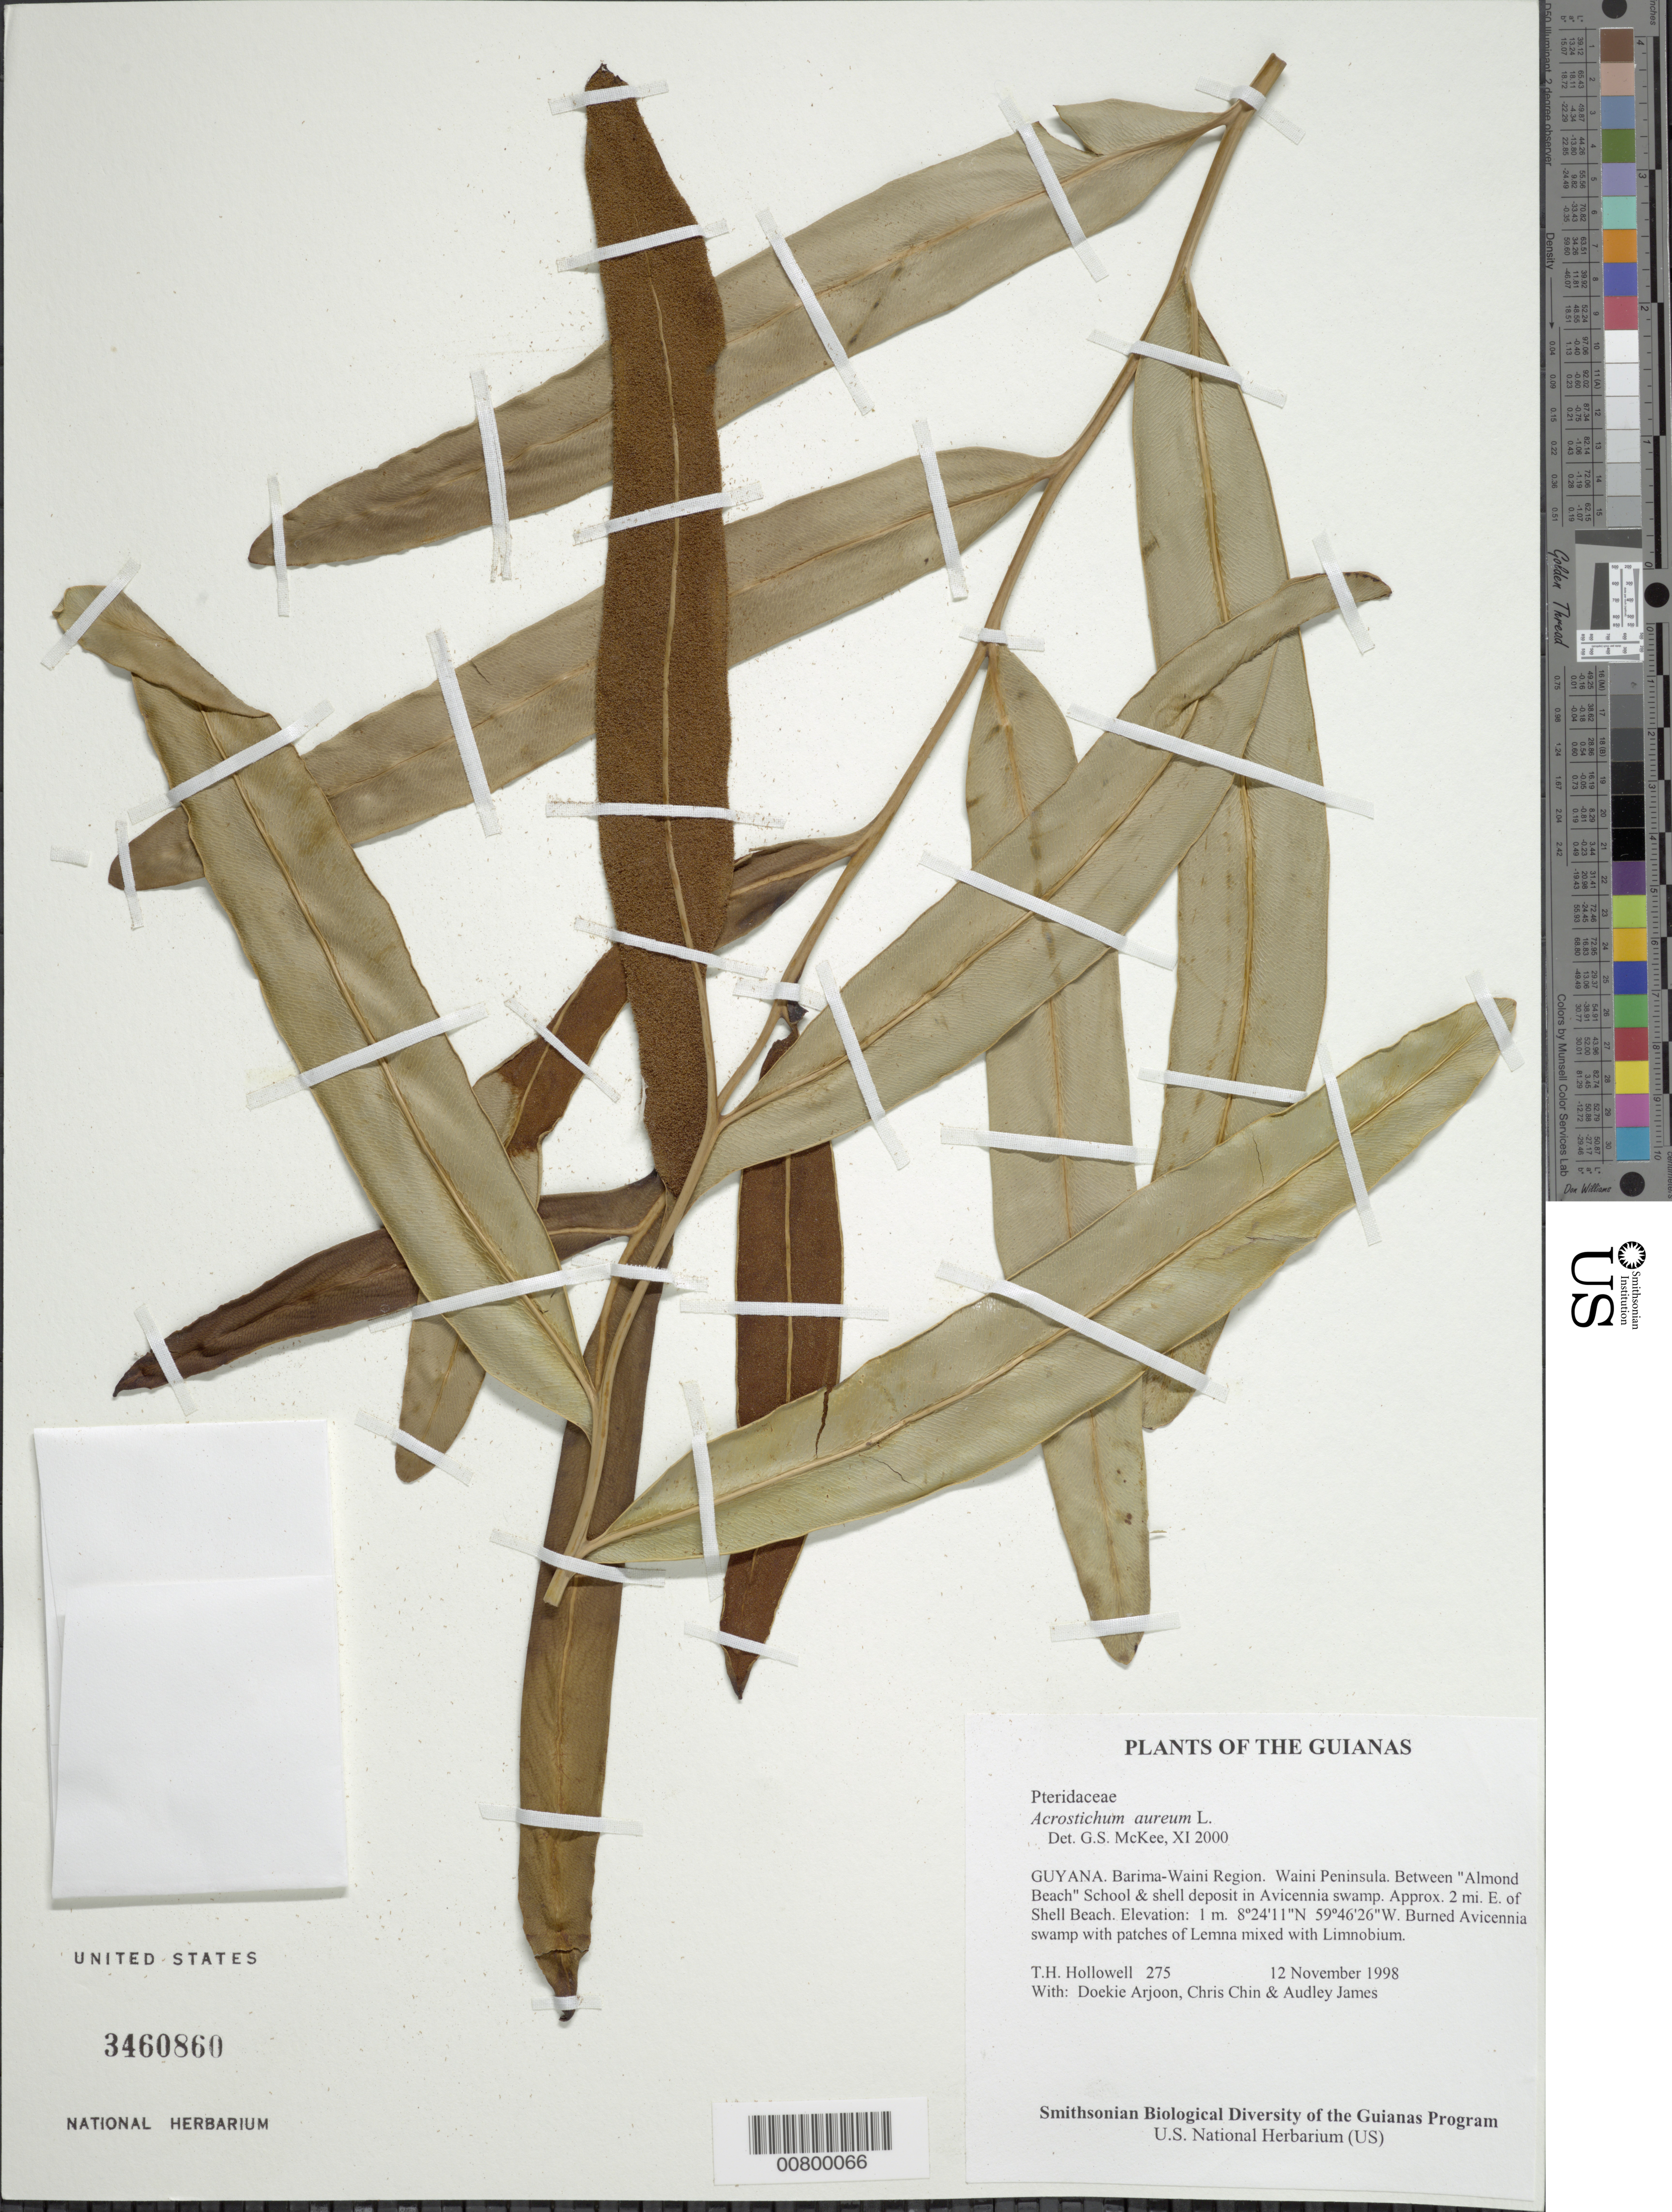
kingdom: Plantae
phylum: Tracheophyta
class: Polypodiopsida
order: Polypodiales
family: Pteridaceae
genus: Acrostichum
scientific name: Acrostichum aureum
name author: L.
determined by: McKee, G. S., (US), NMNH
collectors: T. Hollowell, D. Arjoon, C. Chin & A. James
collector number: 275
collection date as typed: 12 November 1998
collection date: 1998-11-12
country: Guyana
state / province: Barima-Waini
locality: Waini Peninsula. Between "Almond Beach" School & shell deposit in Avicennia swamp. Approx. 2 mi. E. of Shell Beach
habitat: Burned Avicennia swamp with patches of Lemna mixed with Limnobium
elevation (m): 1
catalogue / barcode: US 3460860